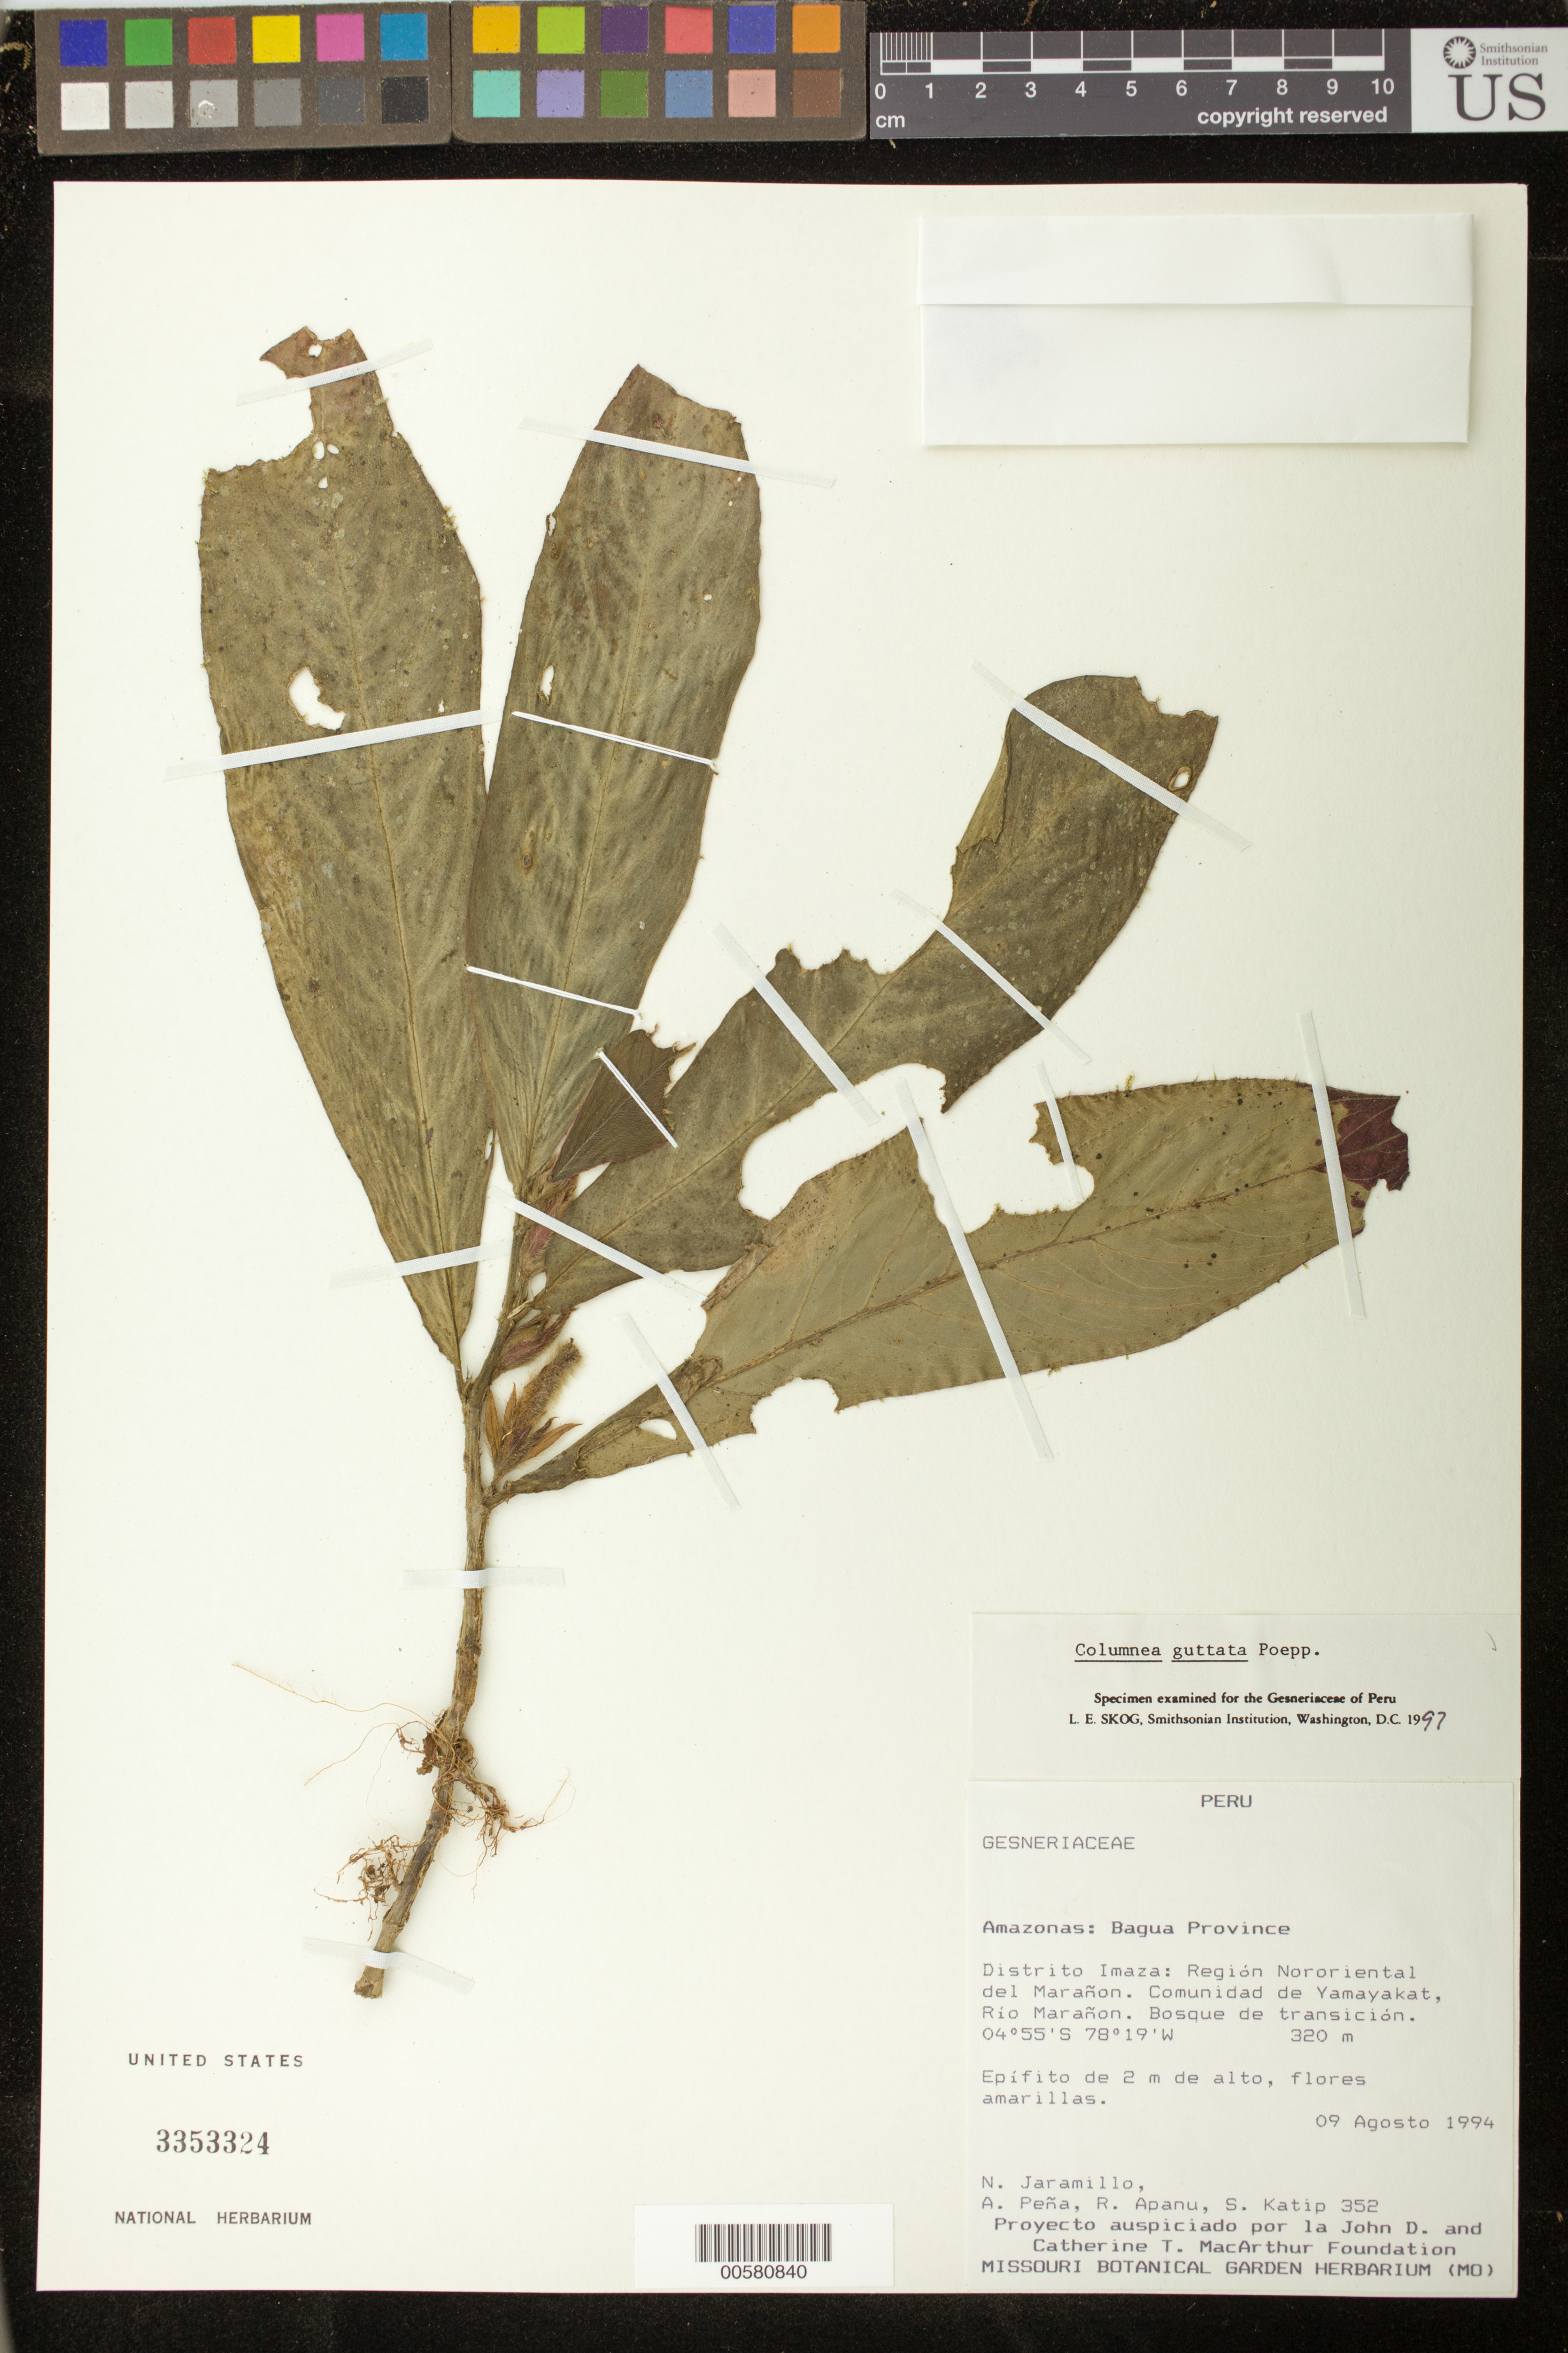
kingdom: Plantae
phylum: Tracheophyta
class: Magnoliopsida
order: Lamiales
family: Gesneriaceae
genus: Columnea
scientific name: Columnea guttata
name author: Poepp.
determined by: Skog, Laurence E.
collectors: N. Jaramillo, A. Peña, R. Apanu & A. Katip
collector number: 352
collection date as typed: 09 Aug 1994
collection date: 1994-08-09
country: Peru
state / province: Amazonas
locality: Prov. Bagua, dtto. Imaza: región nororiental del Marañon, comunidad de Yamayakat, Río Marañon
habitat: Bosque de transición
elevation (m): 320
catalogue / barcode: US 3353324